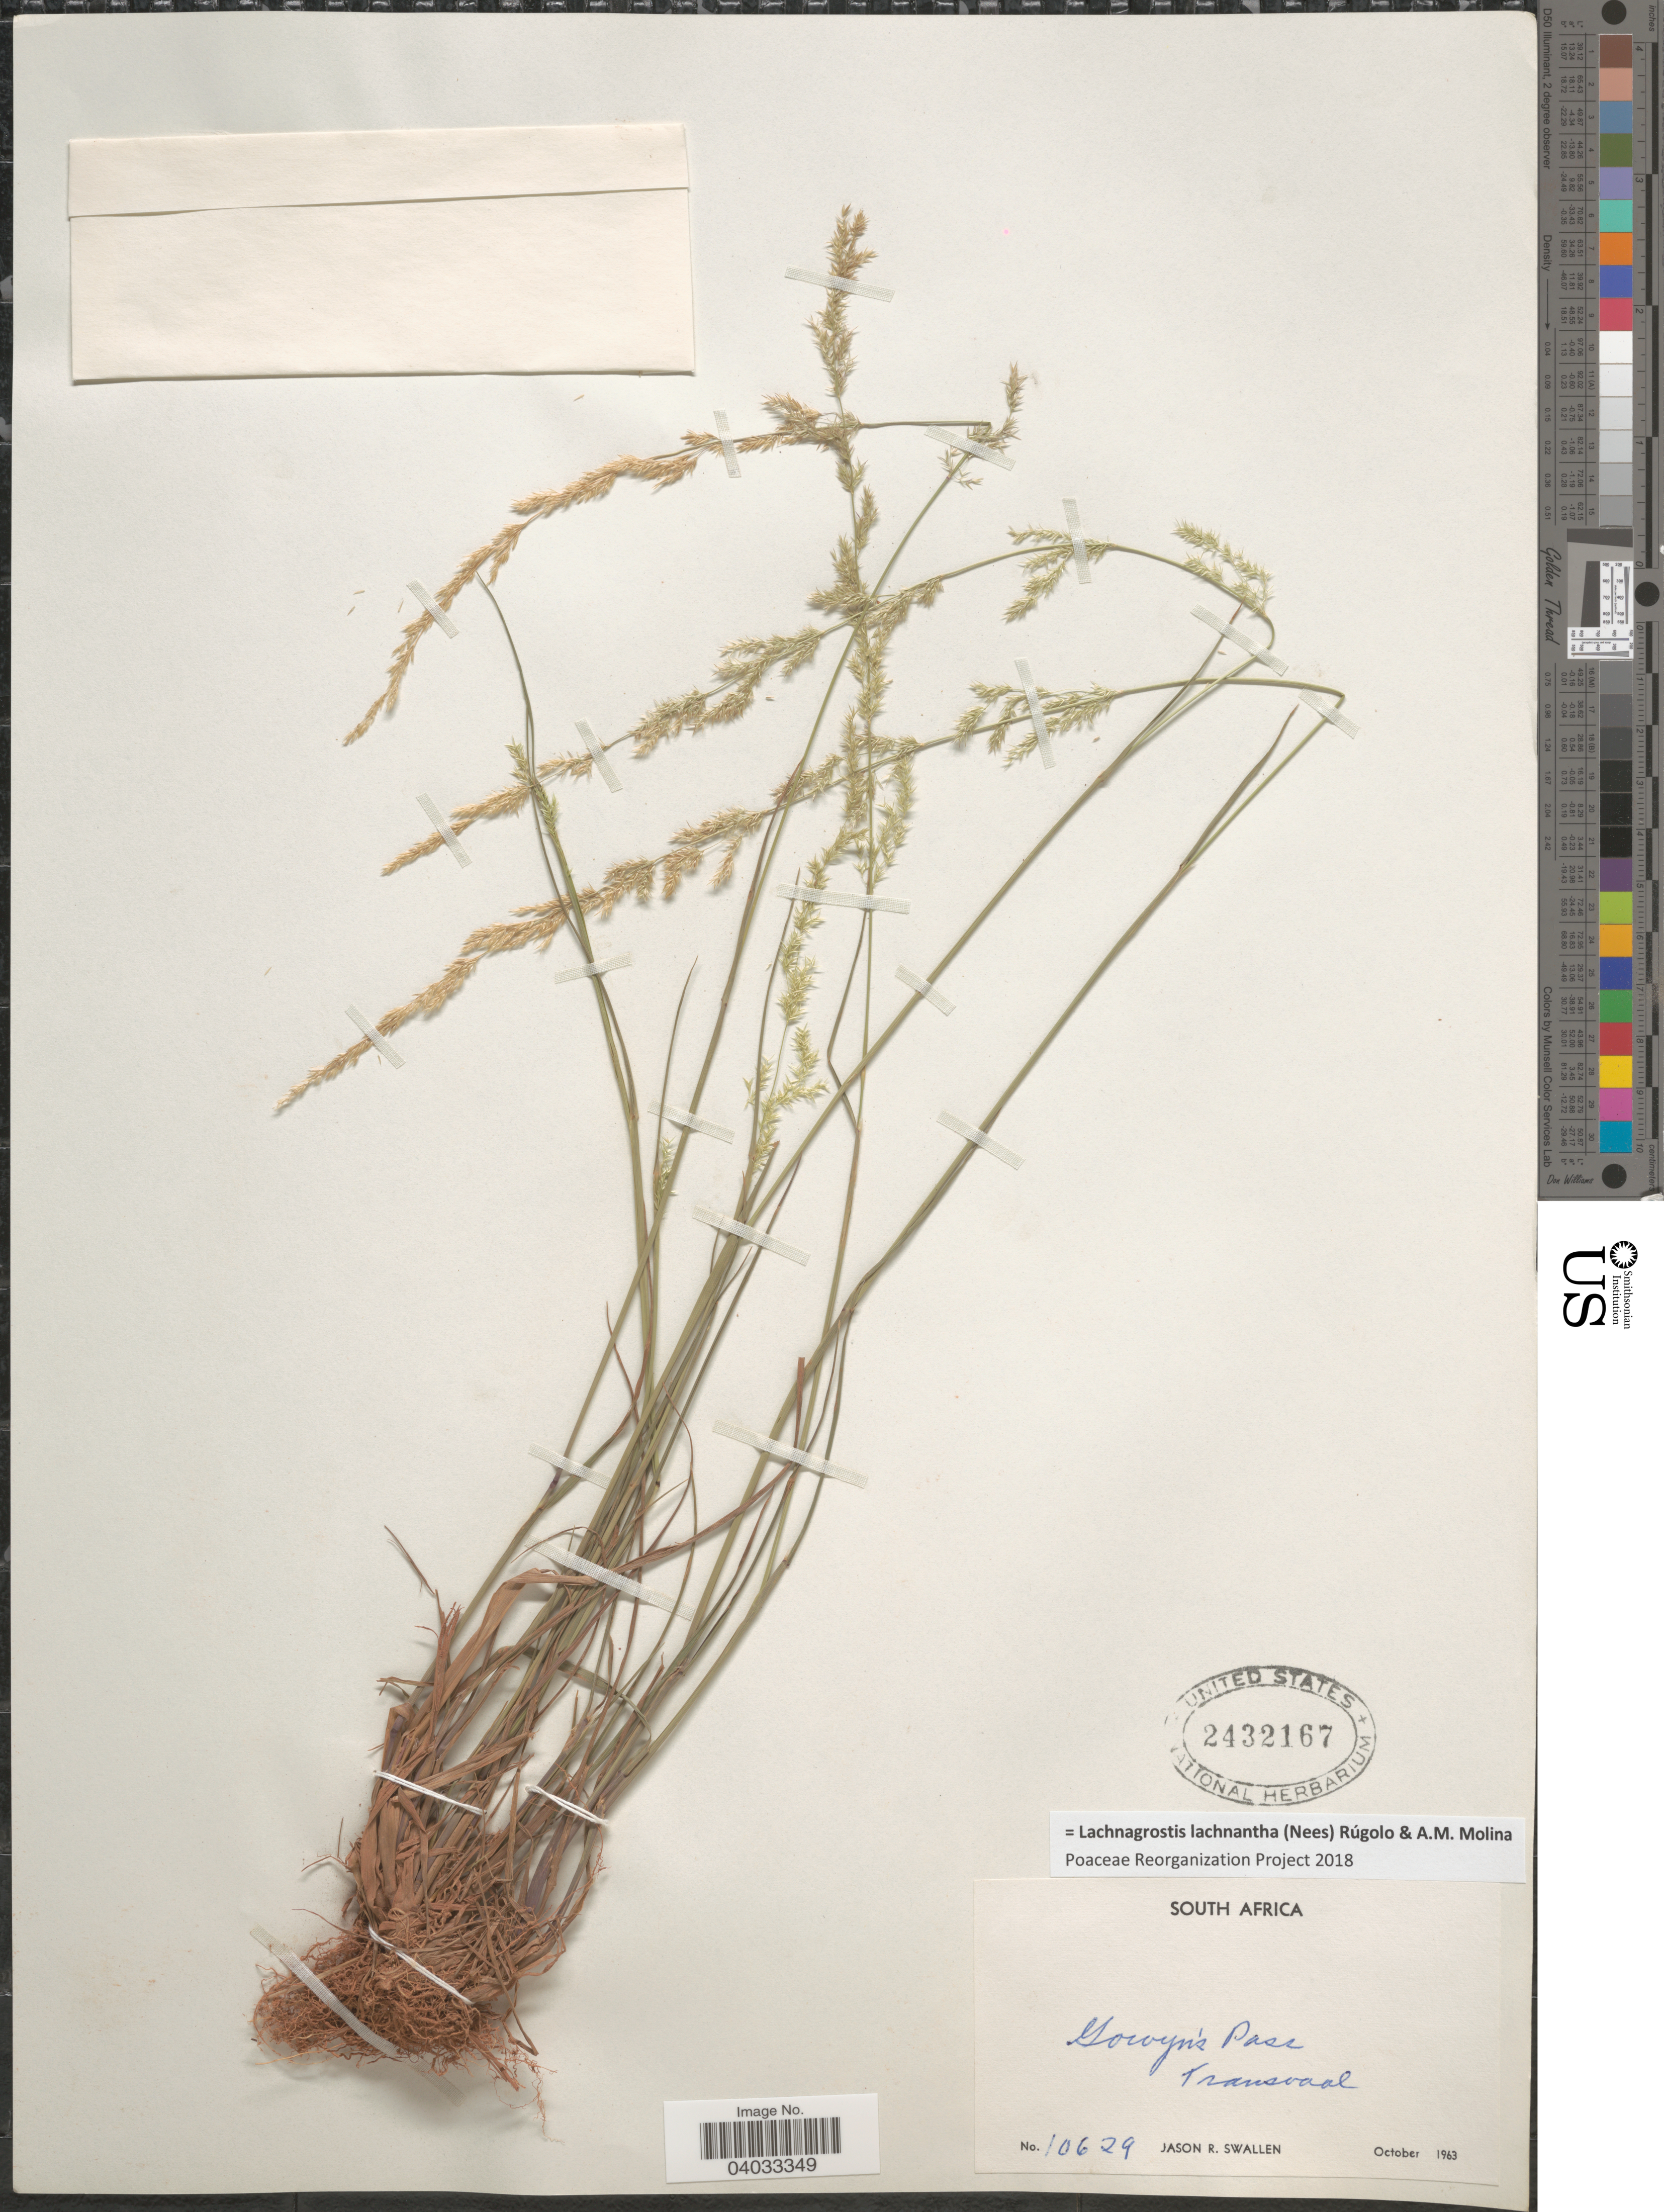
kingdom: Plantae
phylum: Tracheophyta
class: Liliopsida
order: Poales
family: Poaceae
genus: Lachnagrostis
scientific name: Lachnagrostis lachnantha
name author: (Nees) Rúgolo & A.M. Molina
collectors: J. R. Swallen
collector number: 10629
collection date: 1963-10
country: South Africa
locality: Gowyn's Pass. Transvaal.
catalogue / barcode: US 2432167